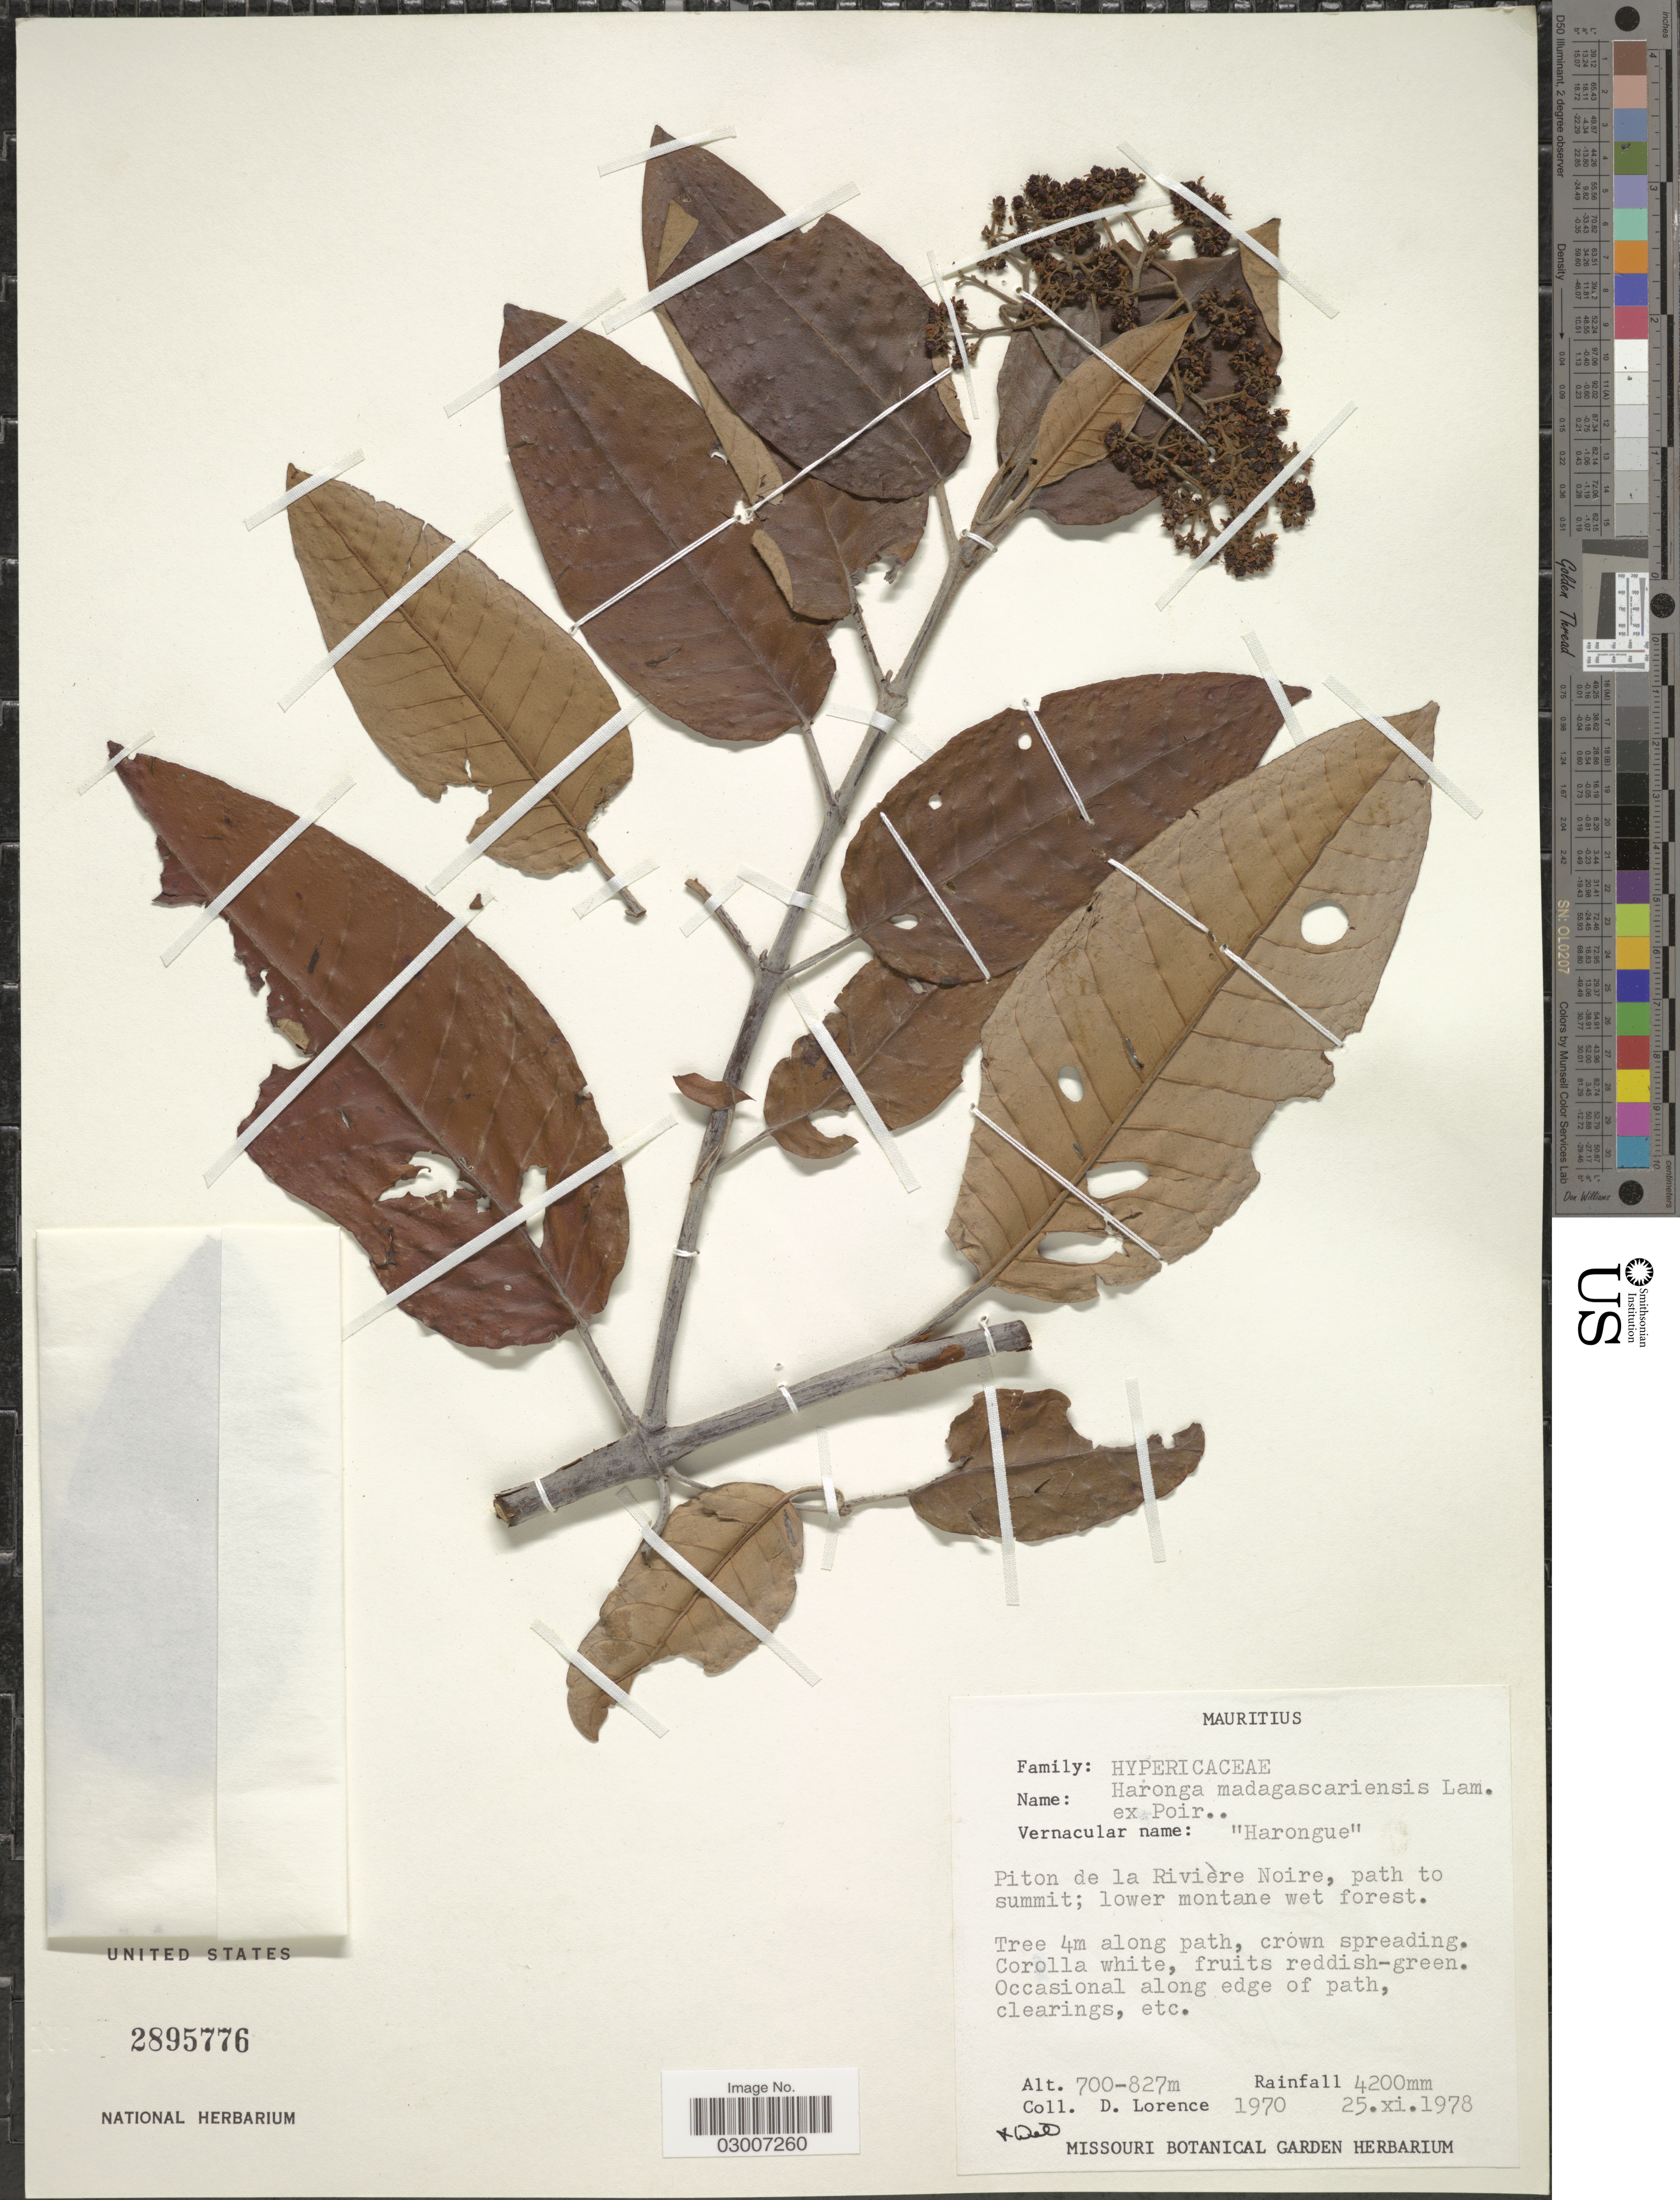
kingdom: Plantae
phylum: Tracheophyta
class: Magnoliopsida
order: Malpighiales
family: Hypericaceae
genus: Harungana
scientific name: Harungana madagascariensis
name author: Lam. ex Poir.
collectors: D. Lorence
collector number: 1970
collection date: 1978-11-25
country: Mauritius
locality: Piton de la Rivière Noire, path to summit.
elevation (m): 700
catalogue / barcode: US 2895776